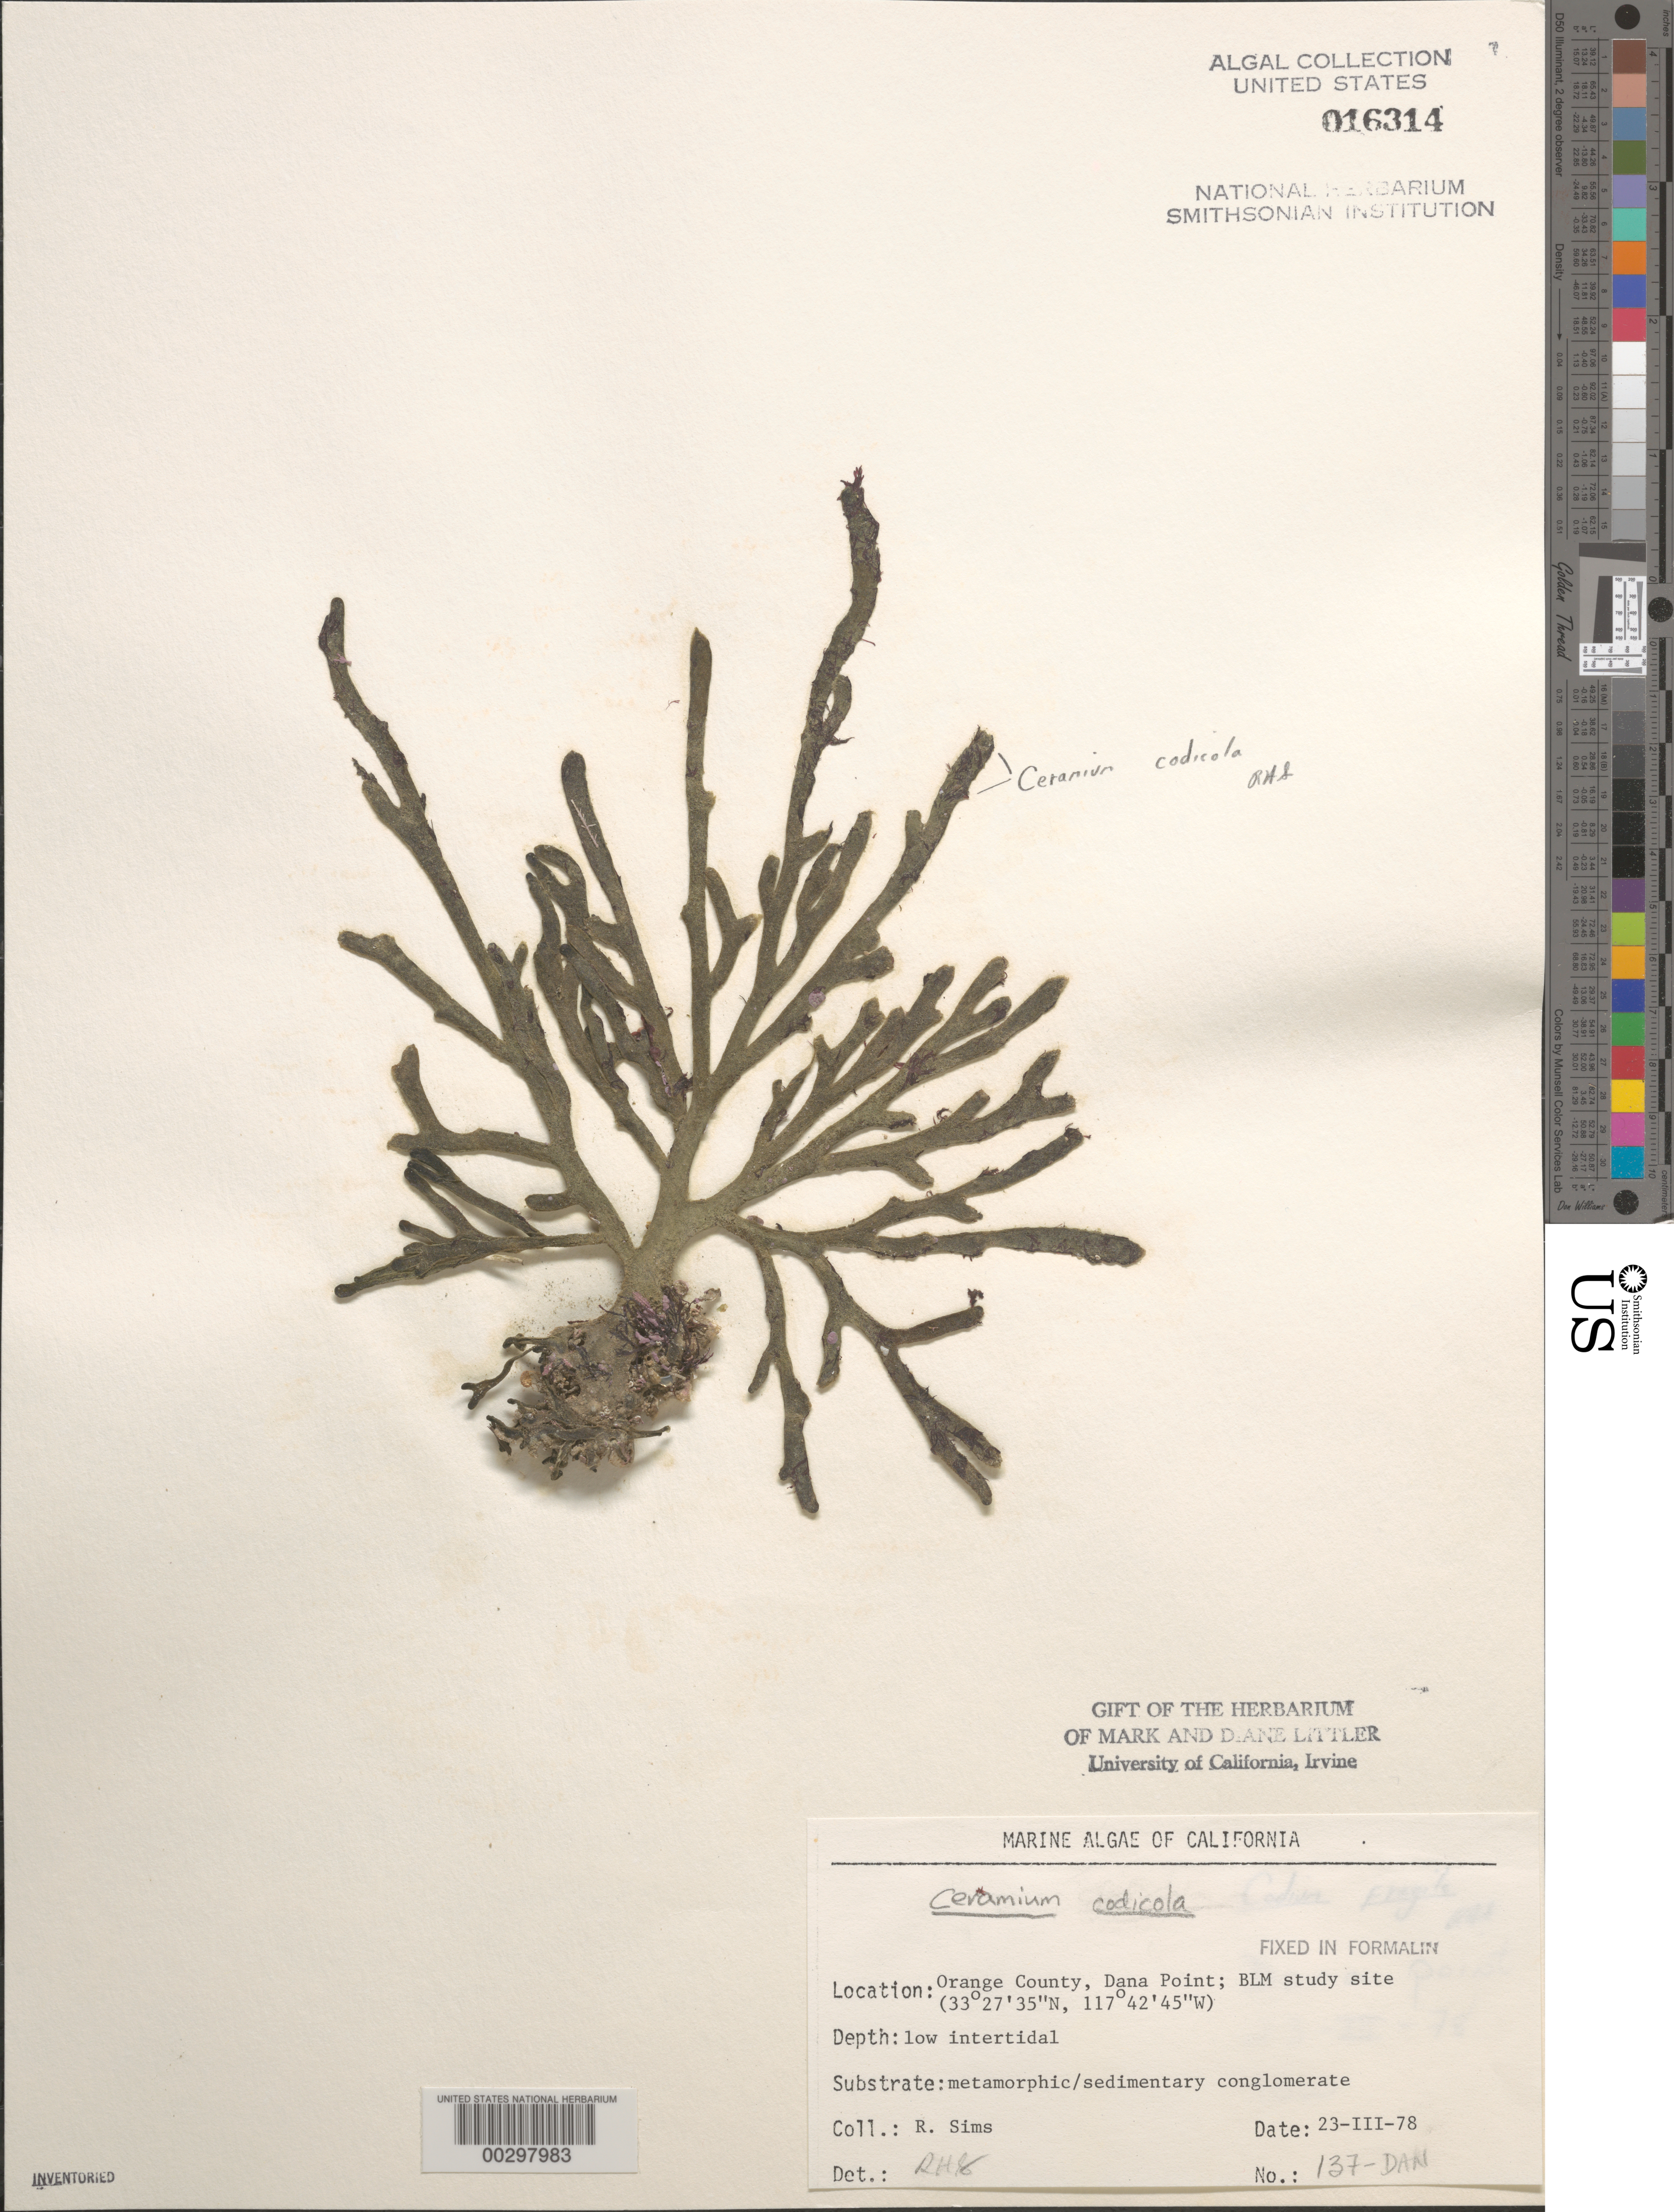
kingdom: Plantae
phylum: Rhodophyta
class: Florideophyceae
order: Ceramiales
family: Ceramiaceae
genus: Ceramium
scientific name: Ceramium codicola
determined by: Sims, Robert H.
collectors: R. H. Sims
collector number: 137-dan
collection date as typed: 23 Mar 1978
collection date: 1978-03-23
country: United States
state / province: California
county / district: Orange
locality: Dana Point, 1 km north of marina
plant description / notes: BLM-SOCALBIGHT Rocky Intertidal Survey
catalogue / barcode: US 16314